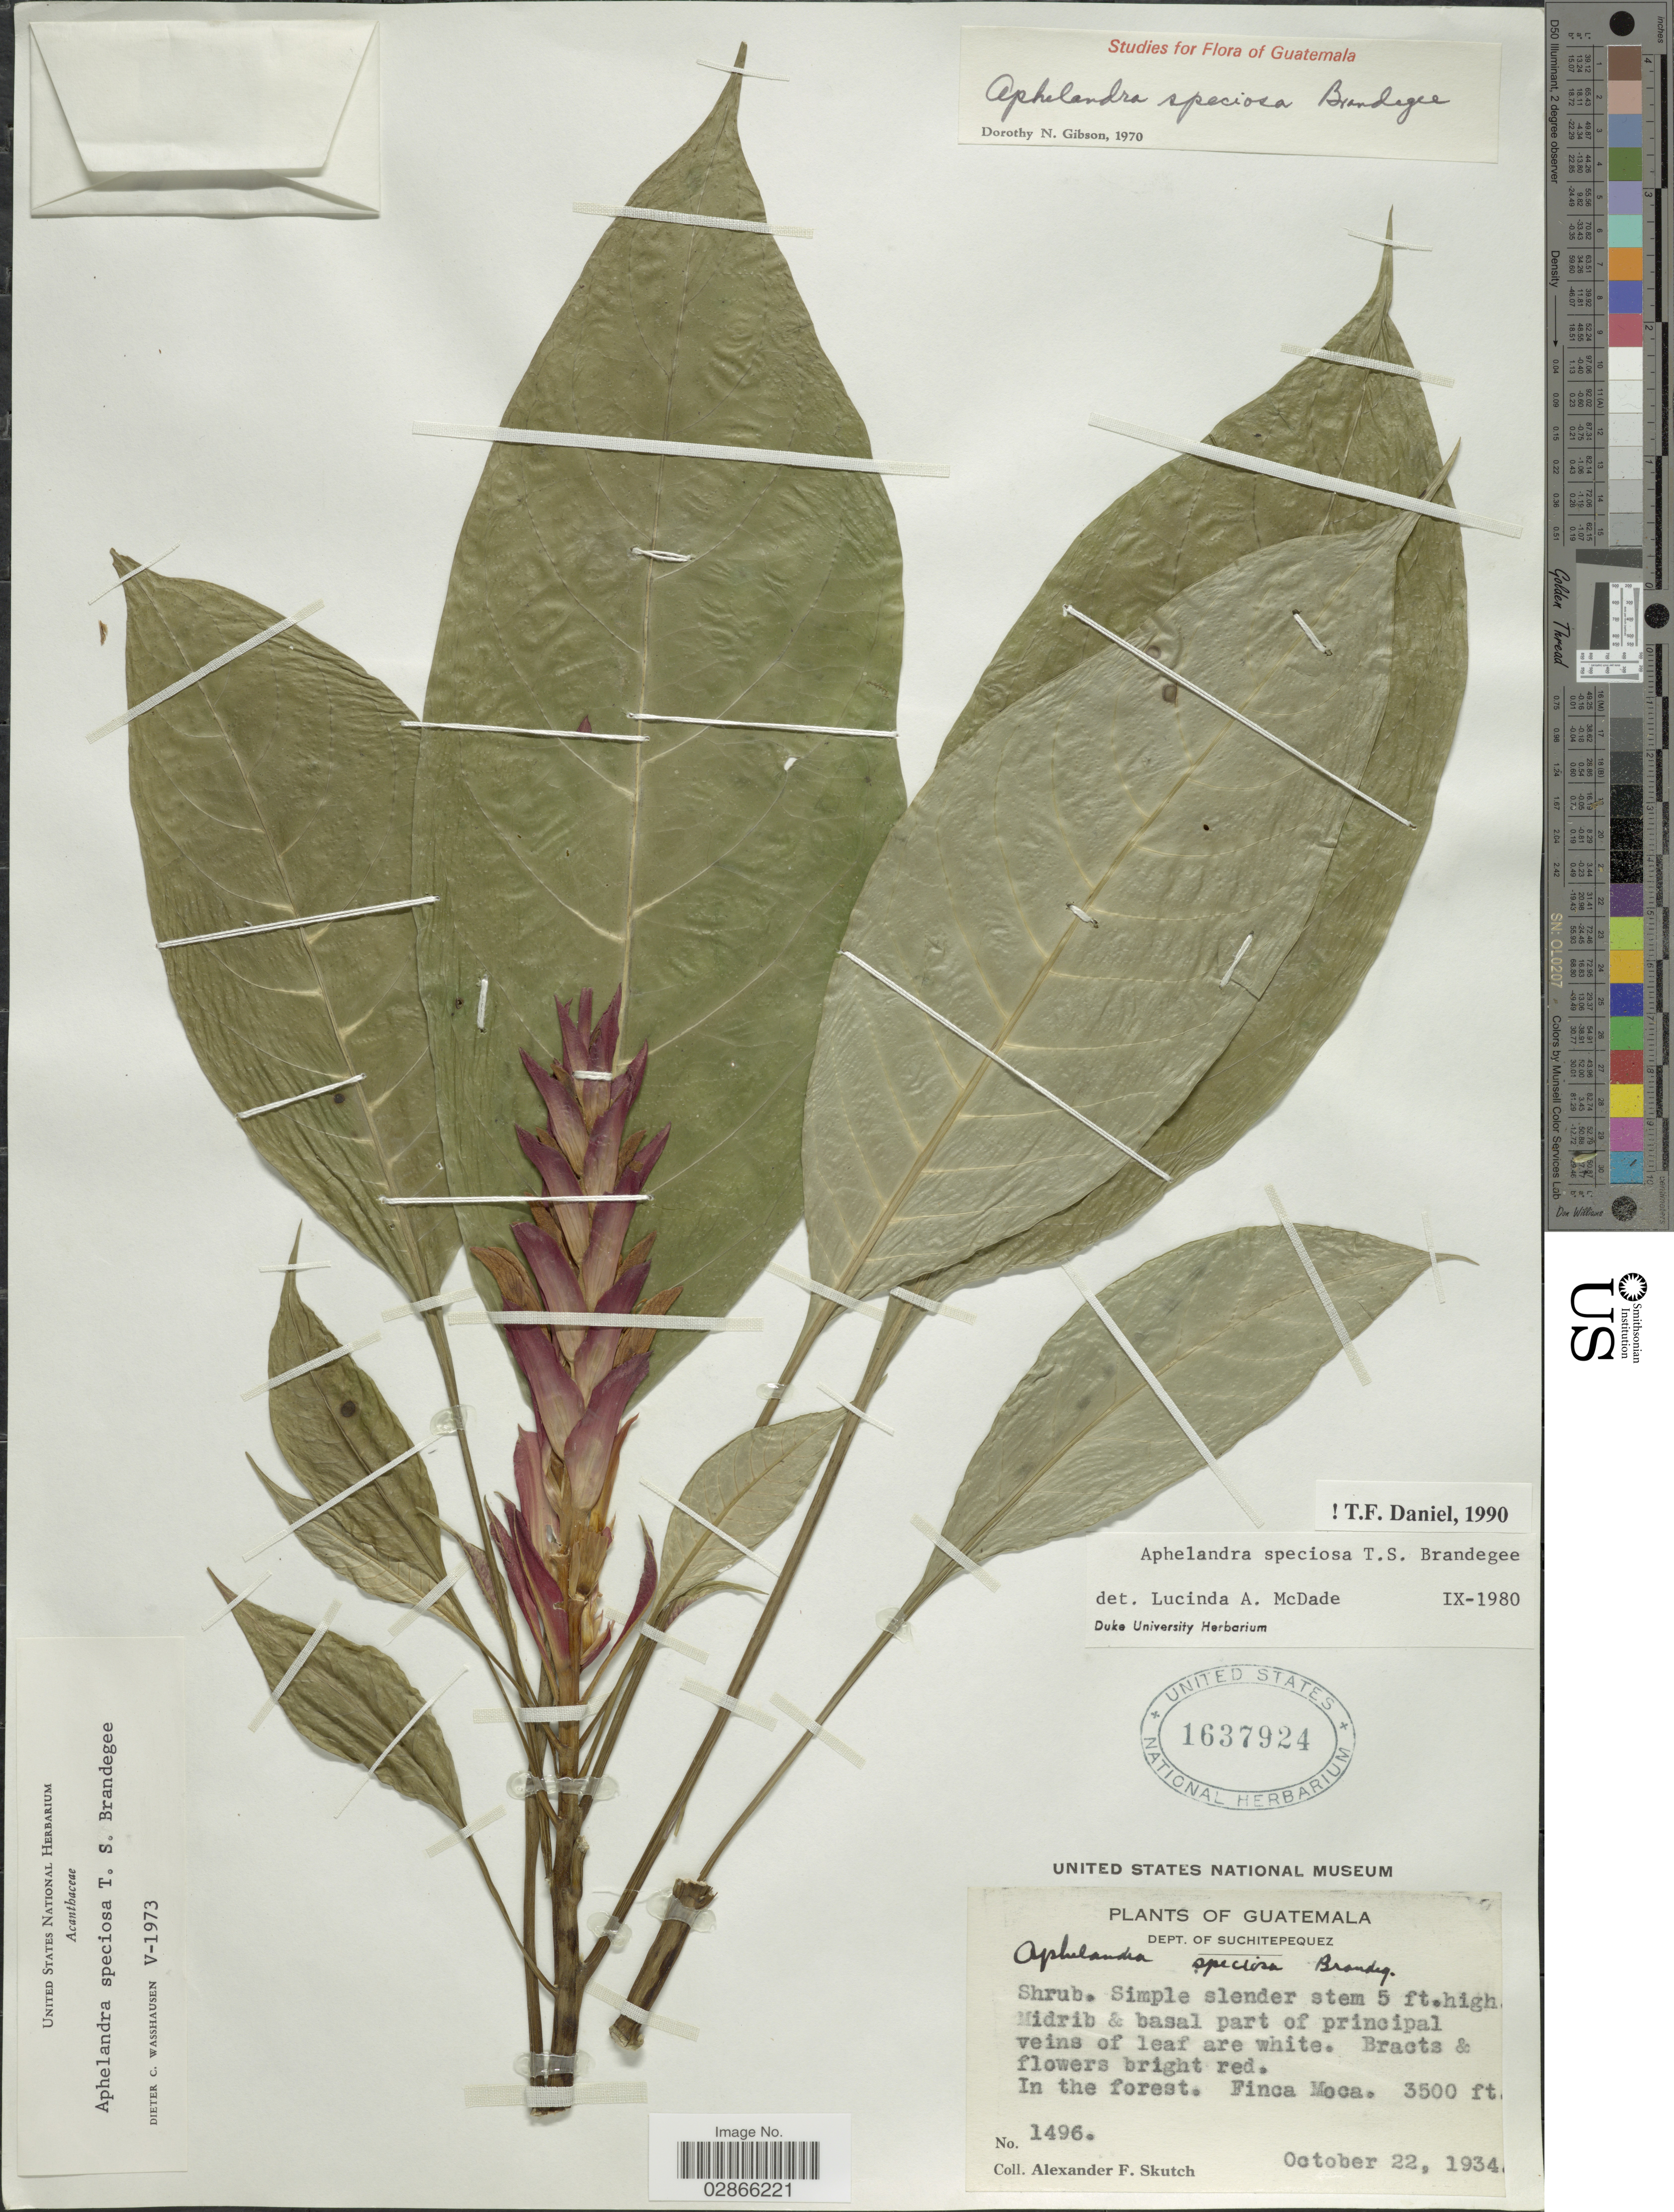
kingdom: Plantae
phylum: Tracheophyta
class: Magnoliopsida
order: Lamiales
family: Acanthaceae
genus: Aphelandra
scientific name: Aphelandra speciosa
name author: Brandegee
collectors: A. F. Skutch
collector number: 1496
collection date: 1934-10-22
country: Guatemala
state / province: Suchitepéquez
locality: Dept. of Suchitepequez. In the forest. Finca Moca.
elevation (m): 1067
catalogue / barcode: US 1637924